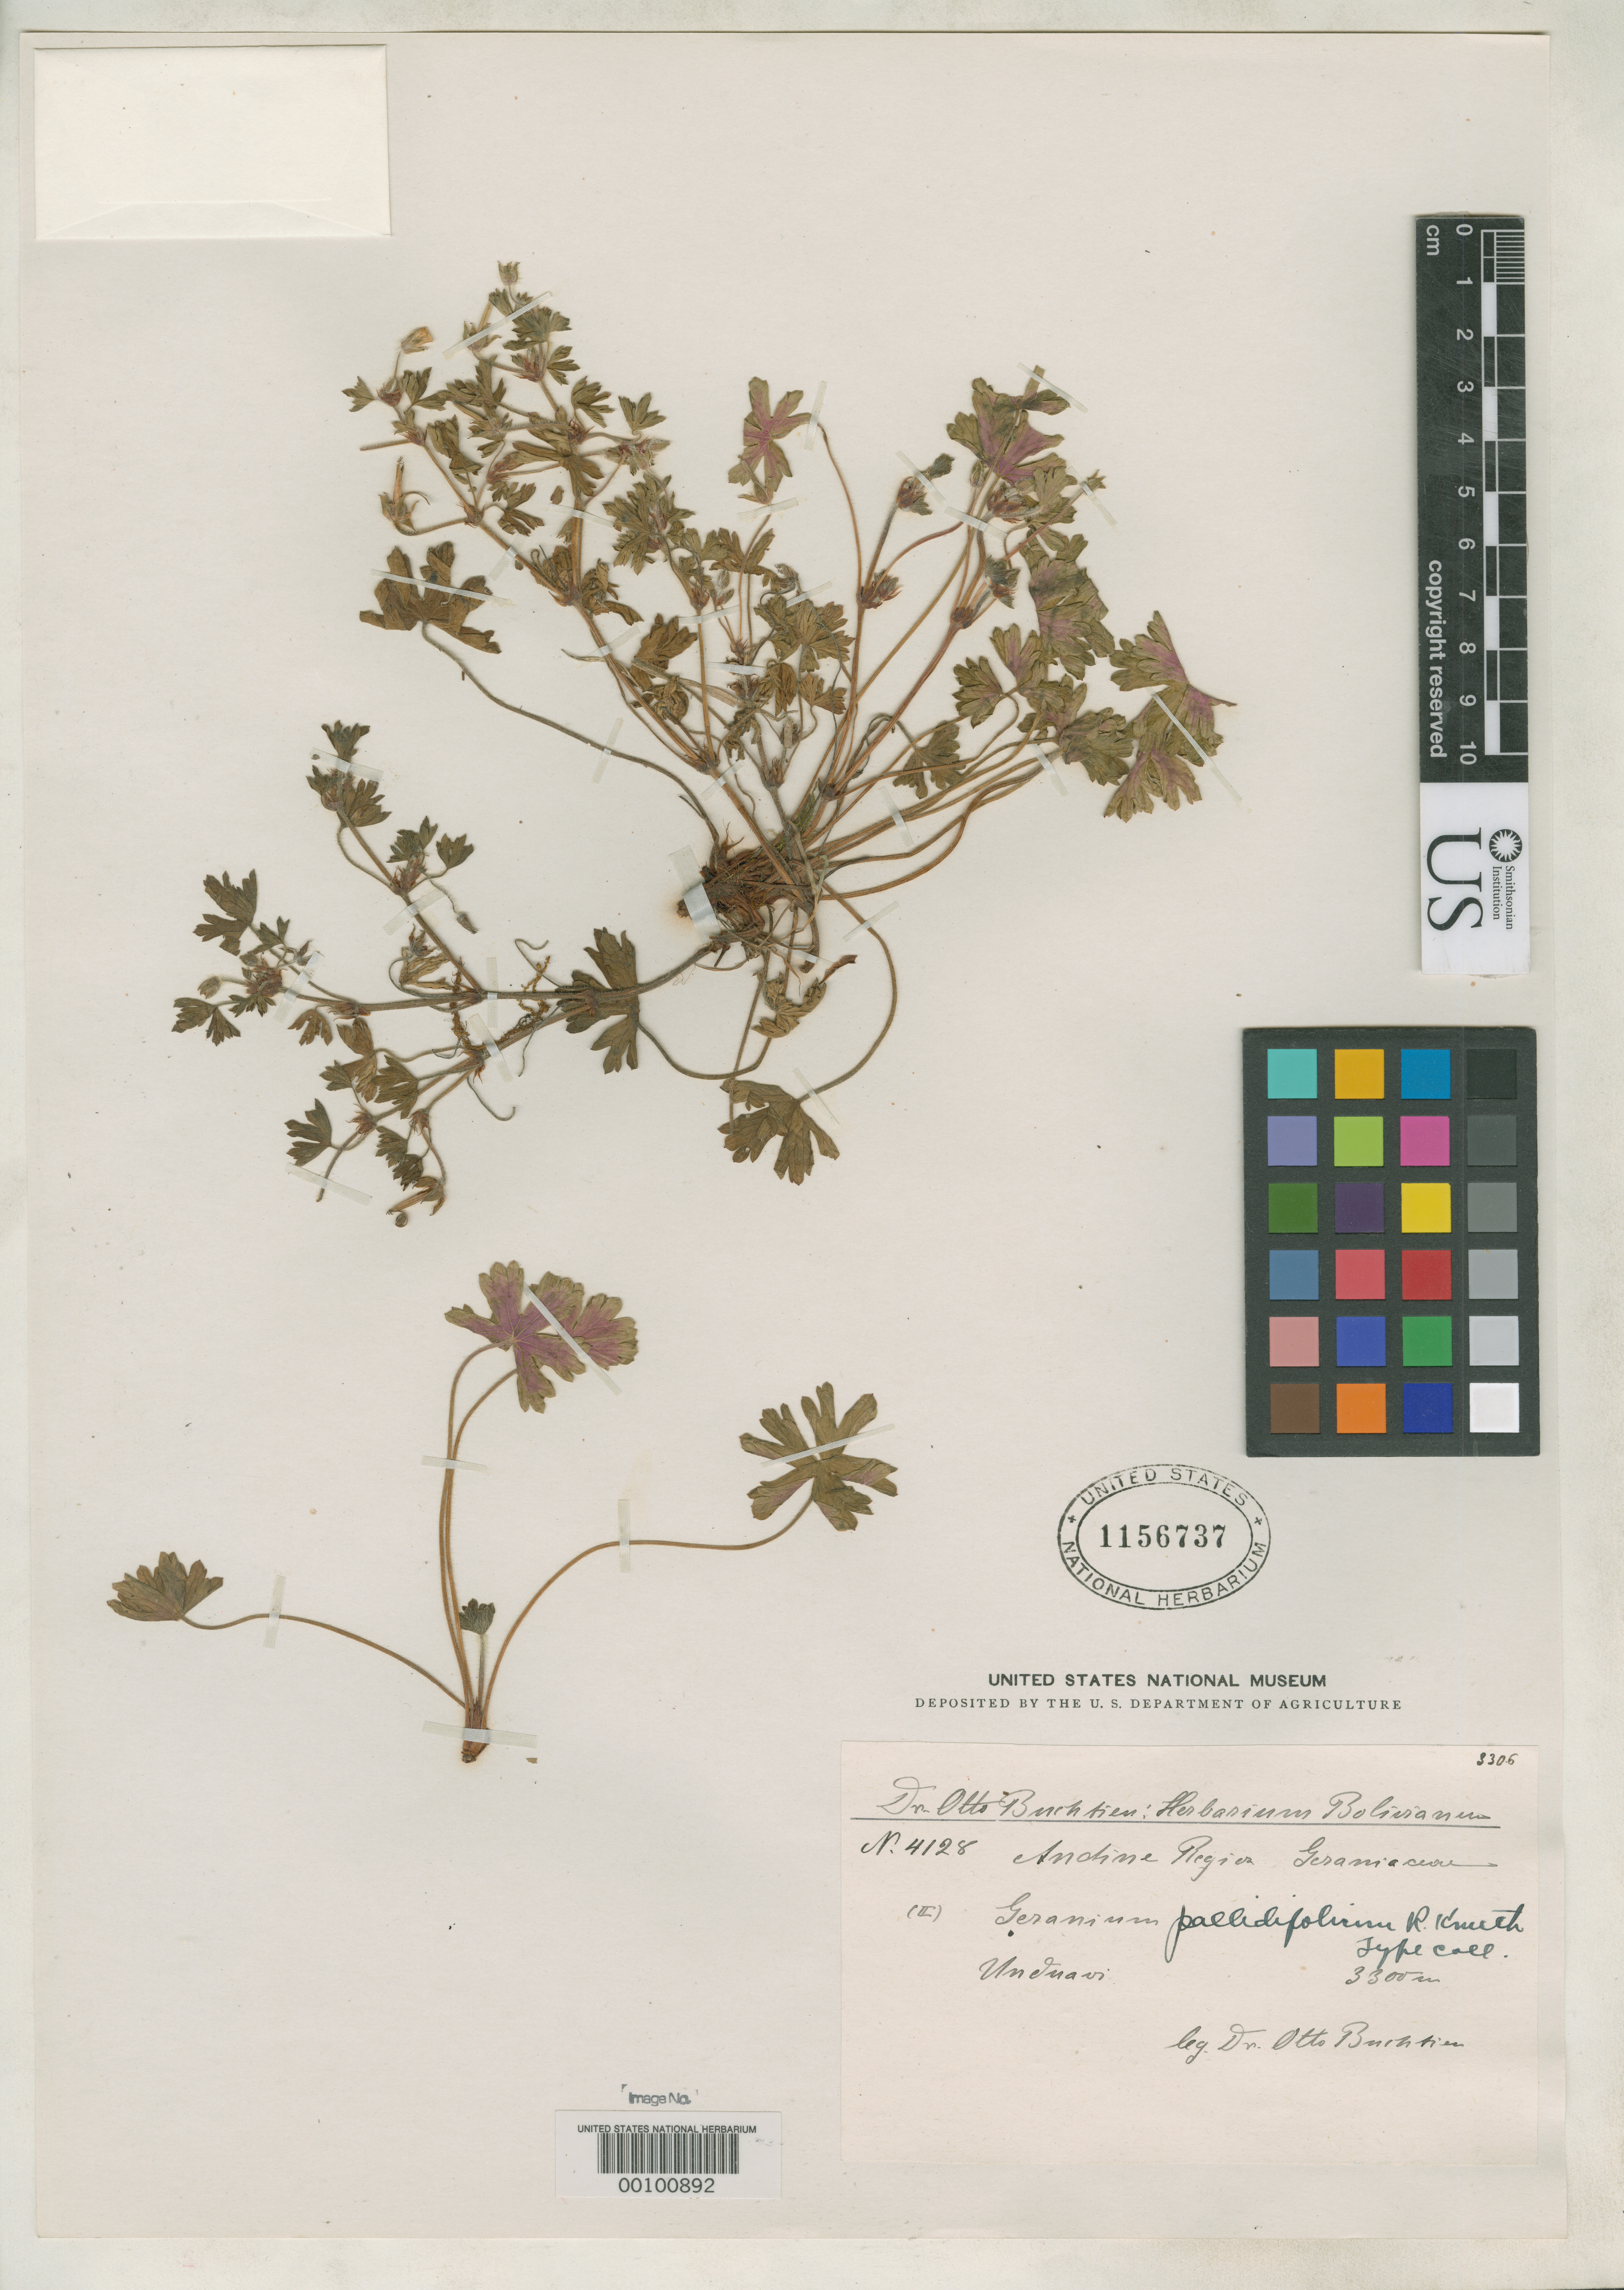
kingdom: Plantae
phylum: Tracheophyta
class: Magnoliopsida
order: Geraniales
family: Geraniaceae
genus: Geranium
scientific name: Geranium pallidifolium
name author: R. Knuth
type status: Isotype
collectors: O. Buchtien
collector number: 4128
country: Bolivia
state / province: La Paz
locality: Nord Yungas, Unduavi.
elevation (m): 3300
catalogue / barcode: US 1156737